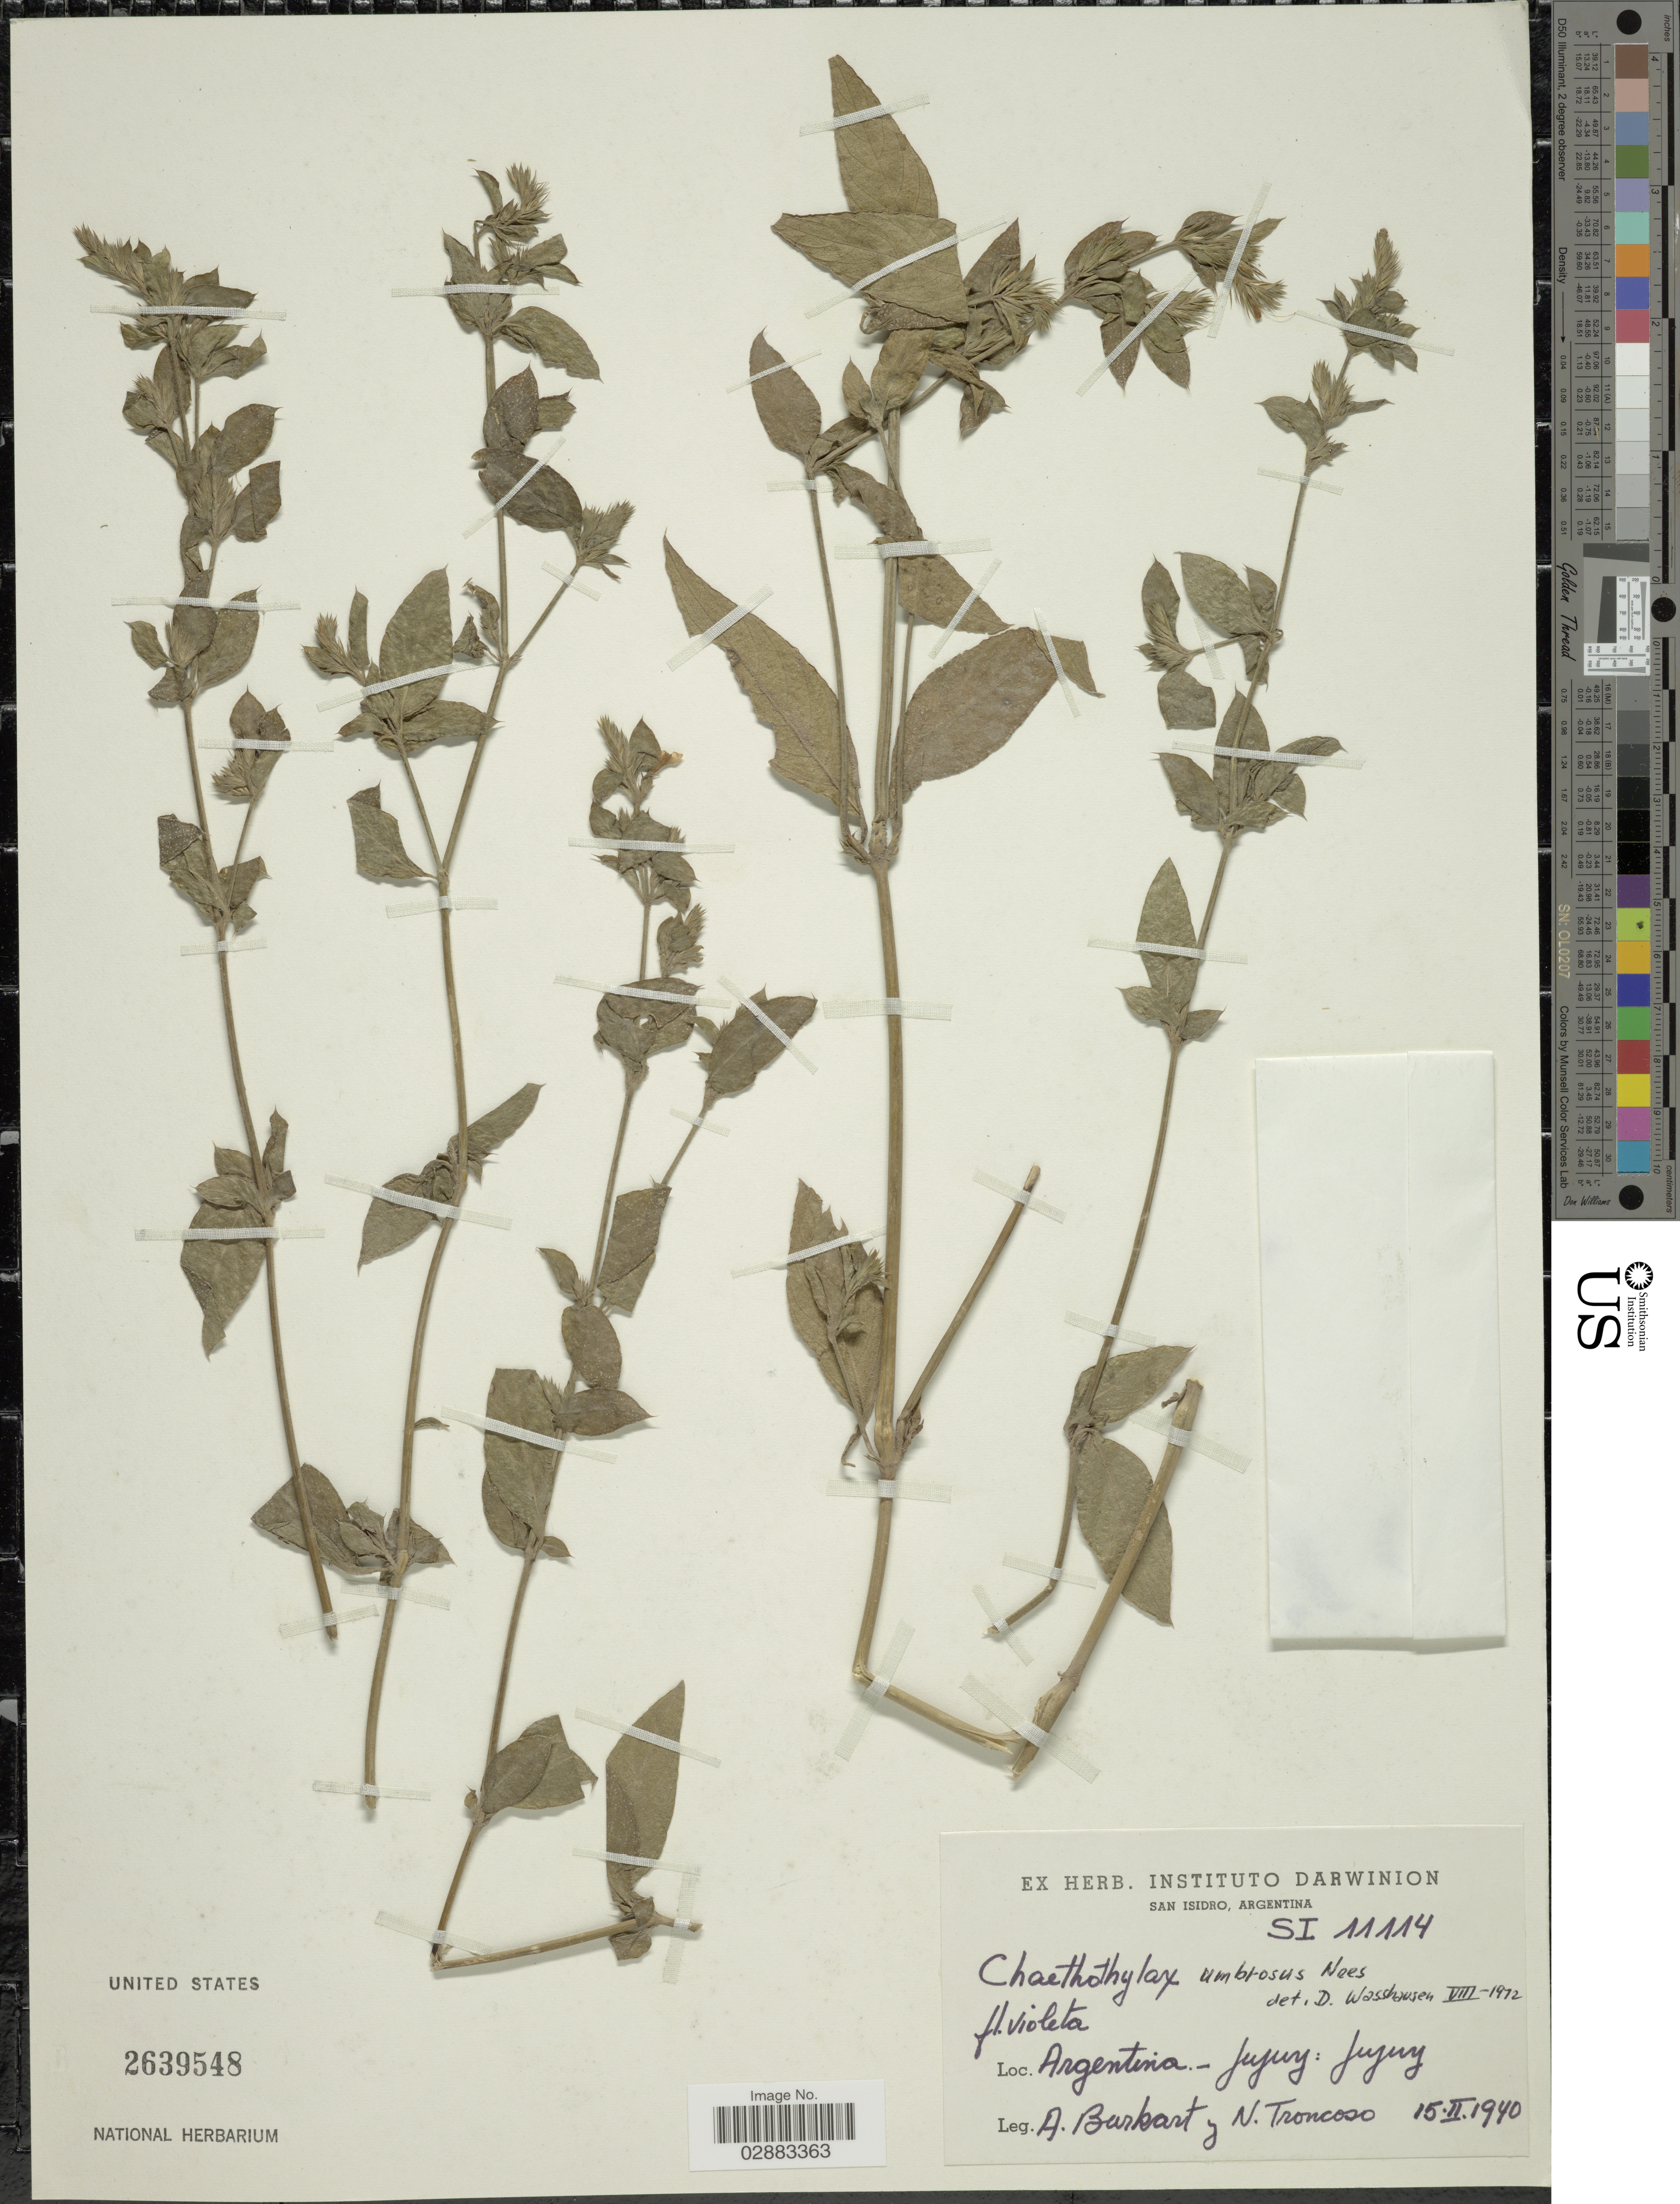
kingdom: Plantae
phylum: Tracheophyta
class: Magnoliopsida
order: Lamiales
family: Acanthaceae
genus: Justicia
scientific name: Justicia goudotii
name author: V.A.W. Graham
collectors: A. E. Burkart & N. Troncoso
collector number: SI11114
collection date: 1940-02-15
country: Argentina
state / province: Jujuy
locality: Jujuy.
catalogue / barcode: US 2639548